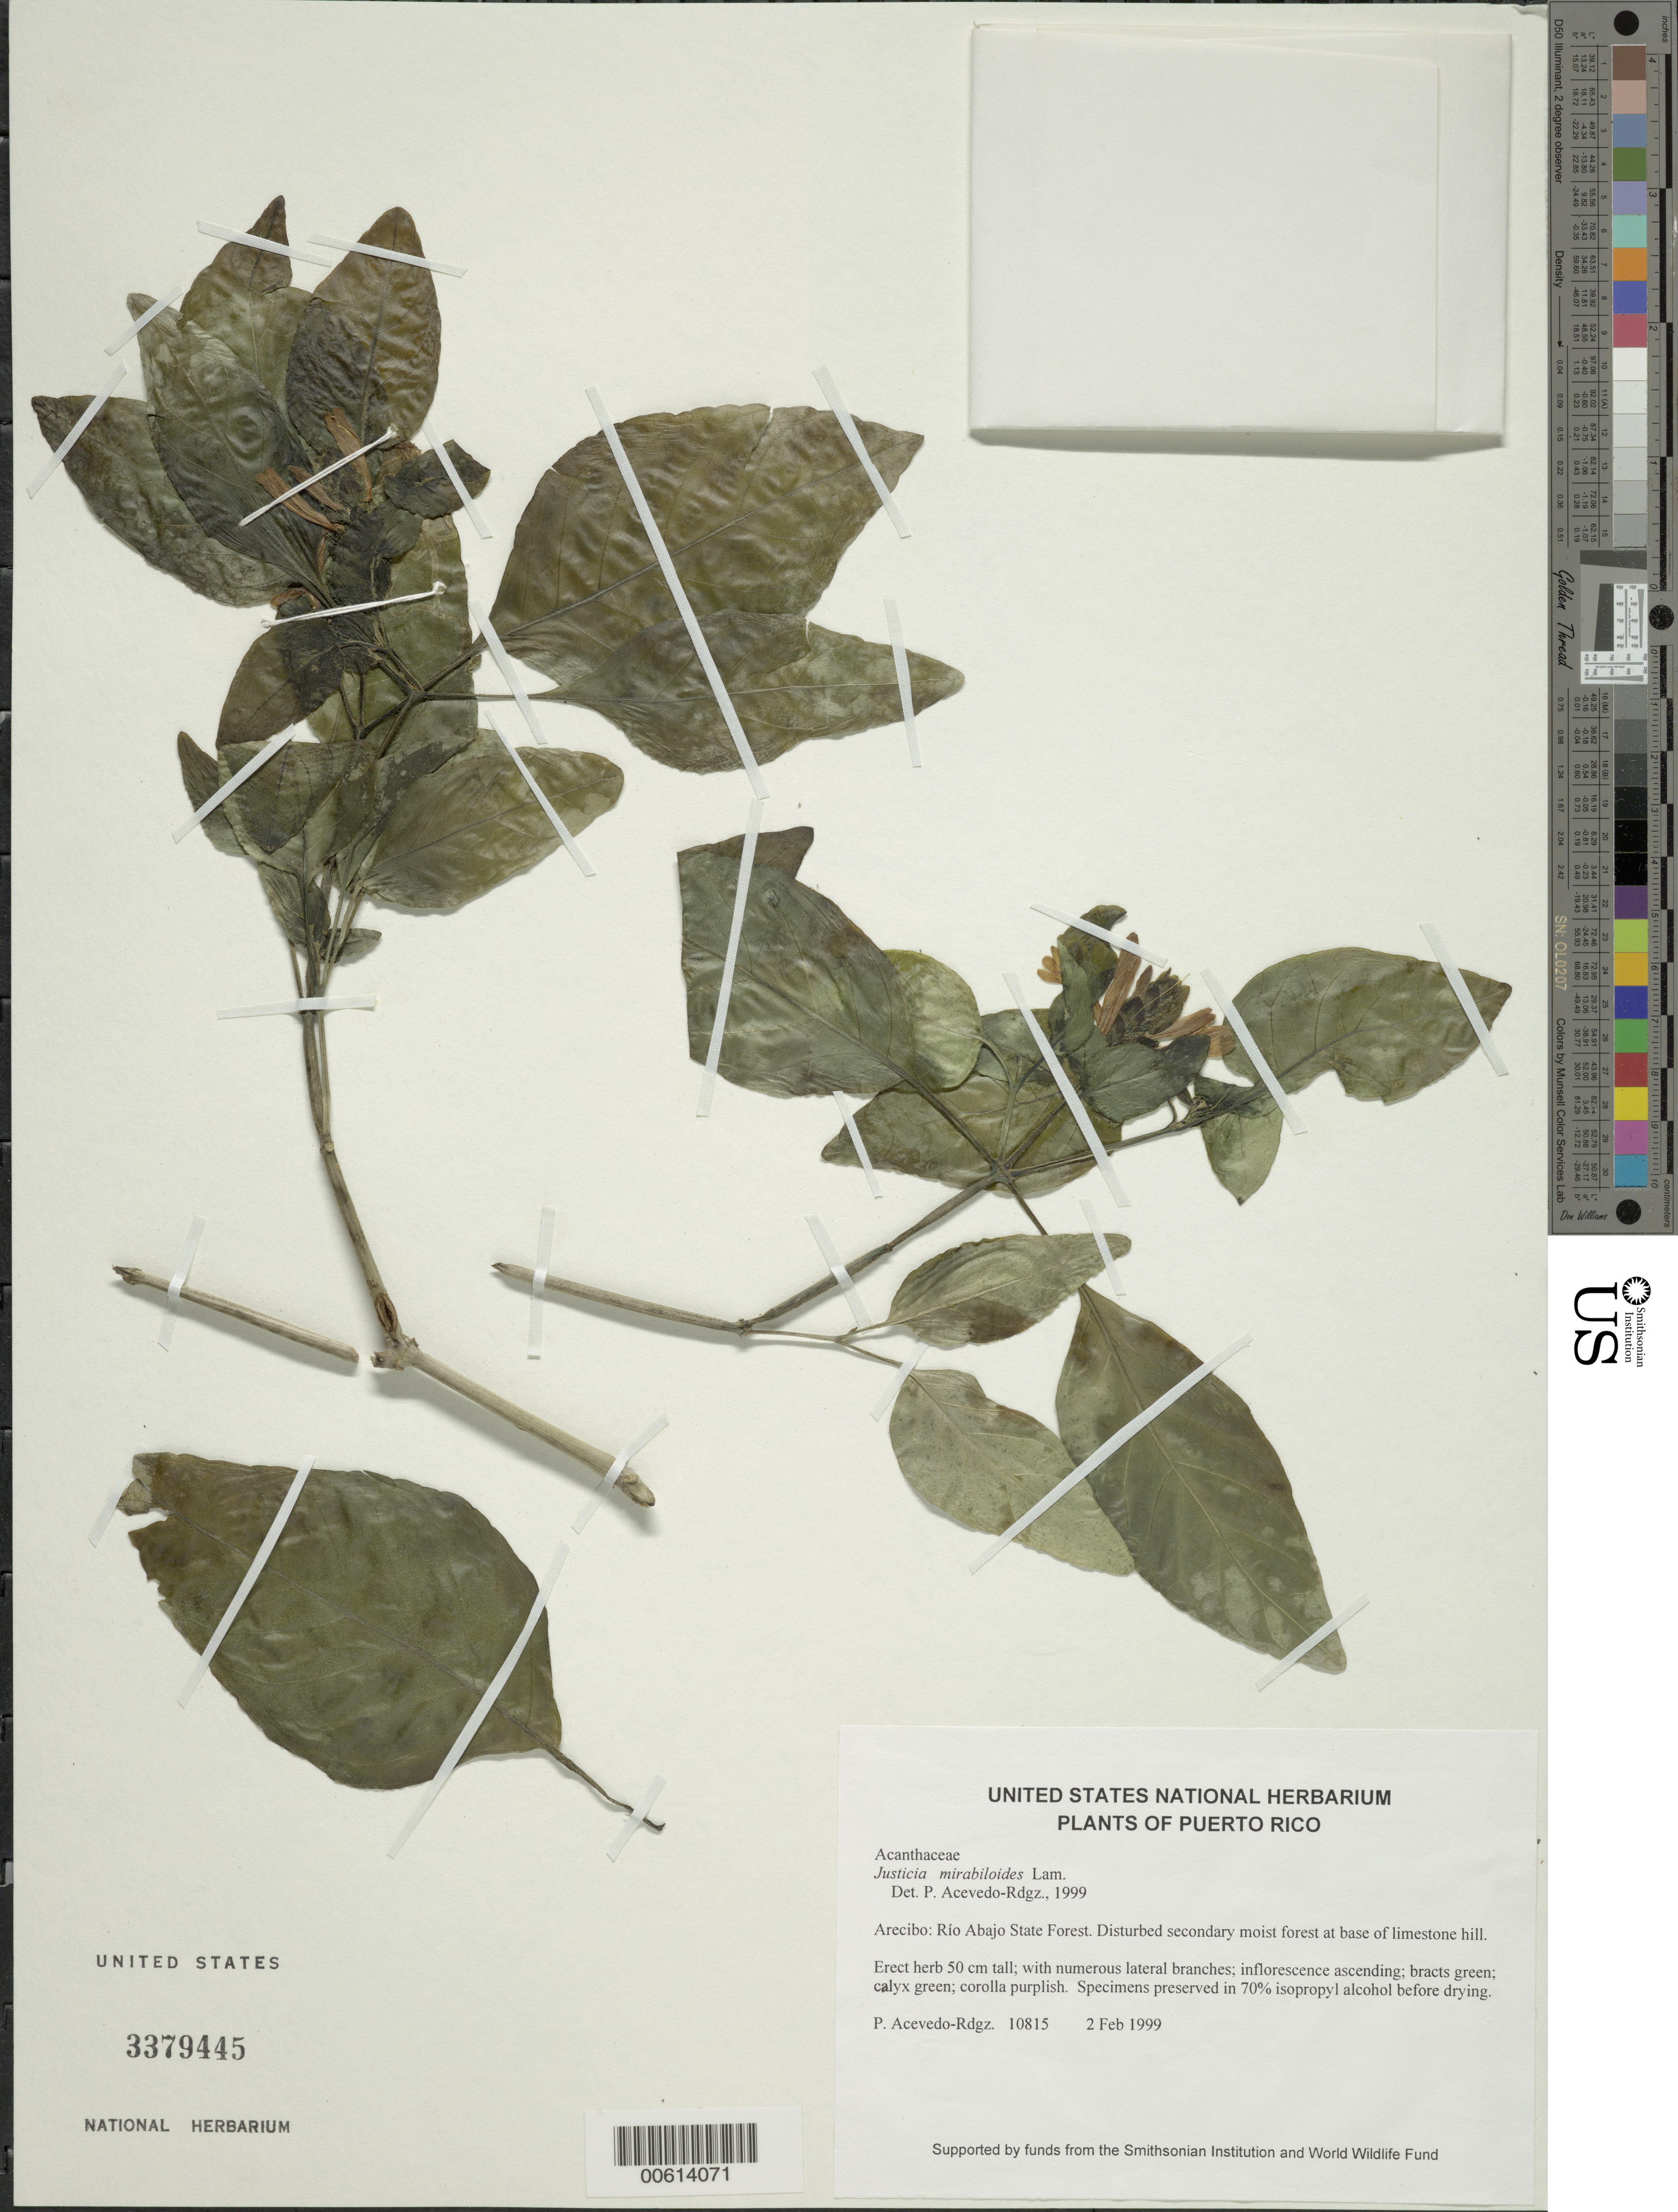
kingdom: Plantae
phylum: Tracheophyta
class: Magnoliopsida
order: Lamiales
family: Acanthaceae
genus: Justicia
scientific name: Justicia mirabiloides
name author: Lam.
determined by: Acevedo-Rodríguez, P., (BOT), Smithsonian Institution - National Museum of Natural History (UNITED STATES)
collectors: P. Acevedo-Rodr.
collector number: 10815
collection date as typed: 02 Feb 1999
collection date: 1999-02-02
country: Puerto Rico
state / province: Arecibo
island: Puerto Rico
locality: Arecibo; Río Abajo State Forest.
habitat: Disturbed secondary moist forest at base of limestone hill.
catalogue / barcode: US 3379445